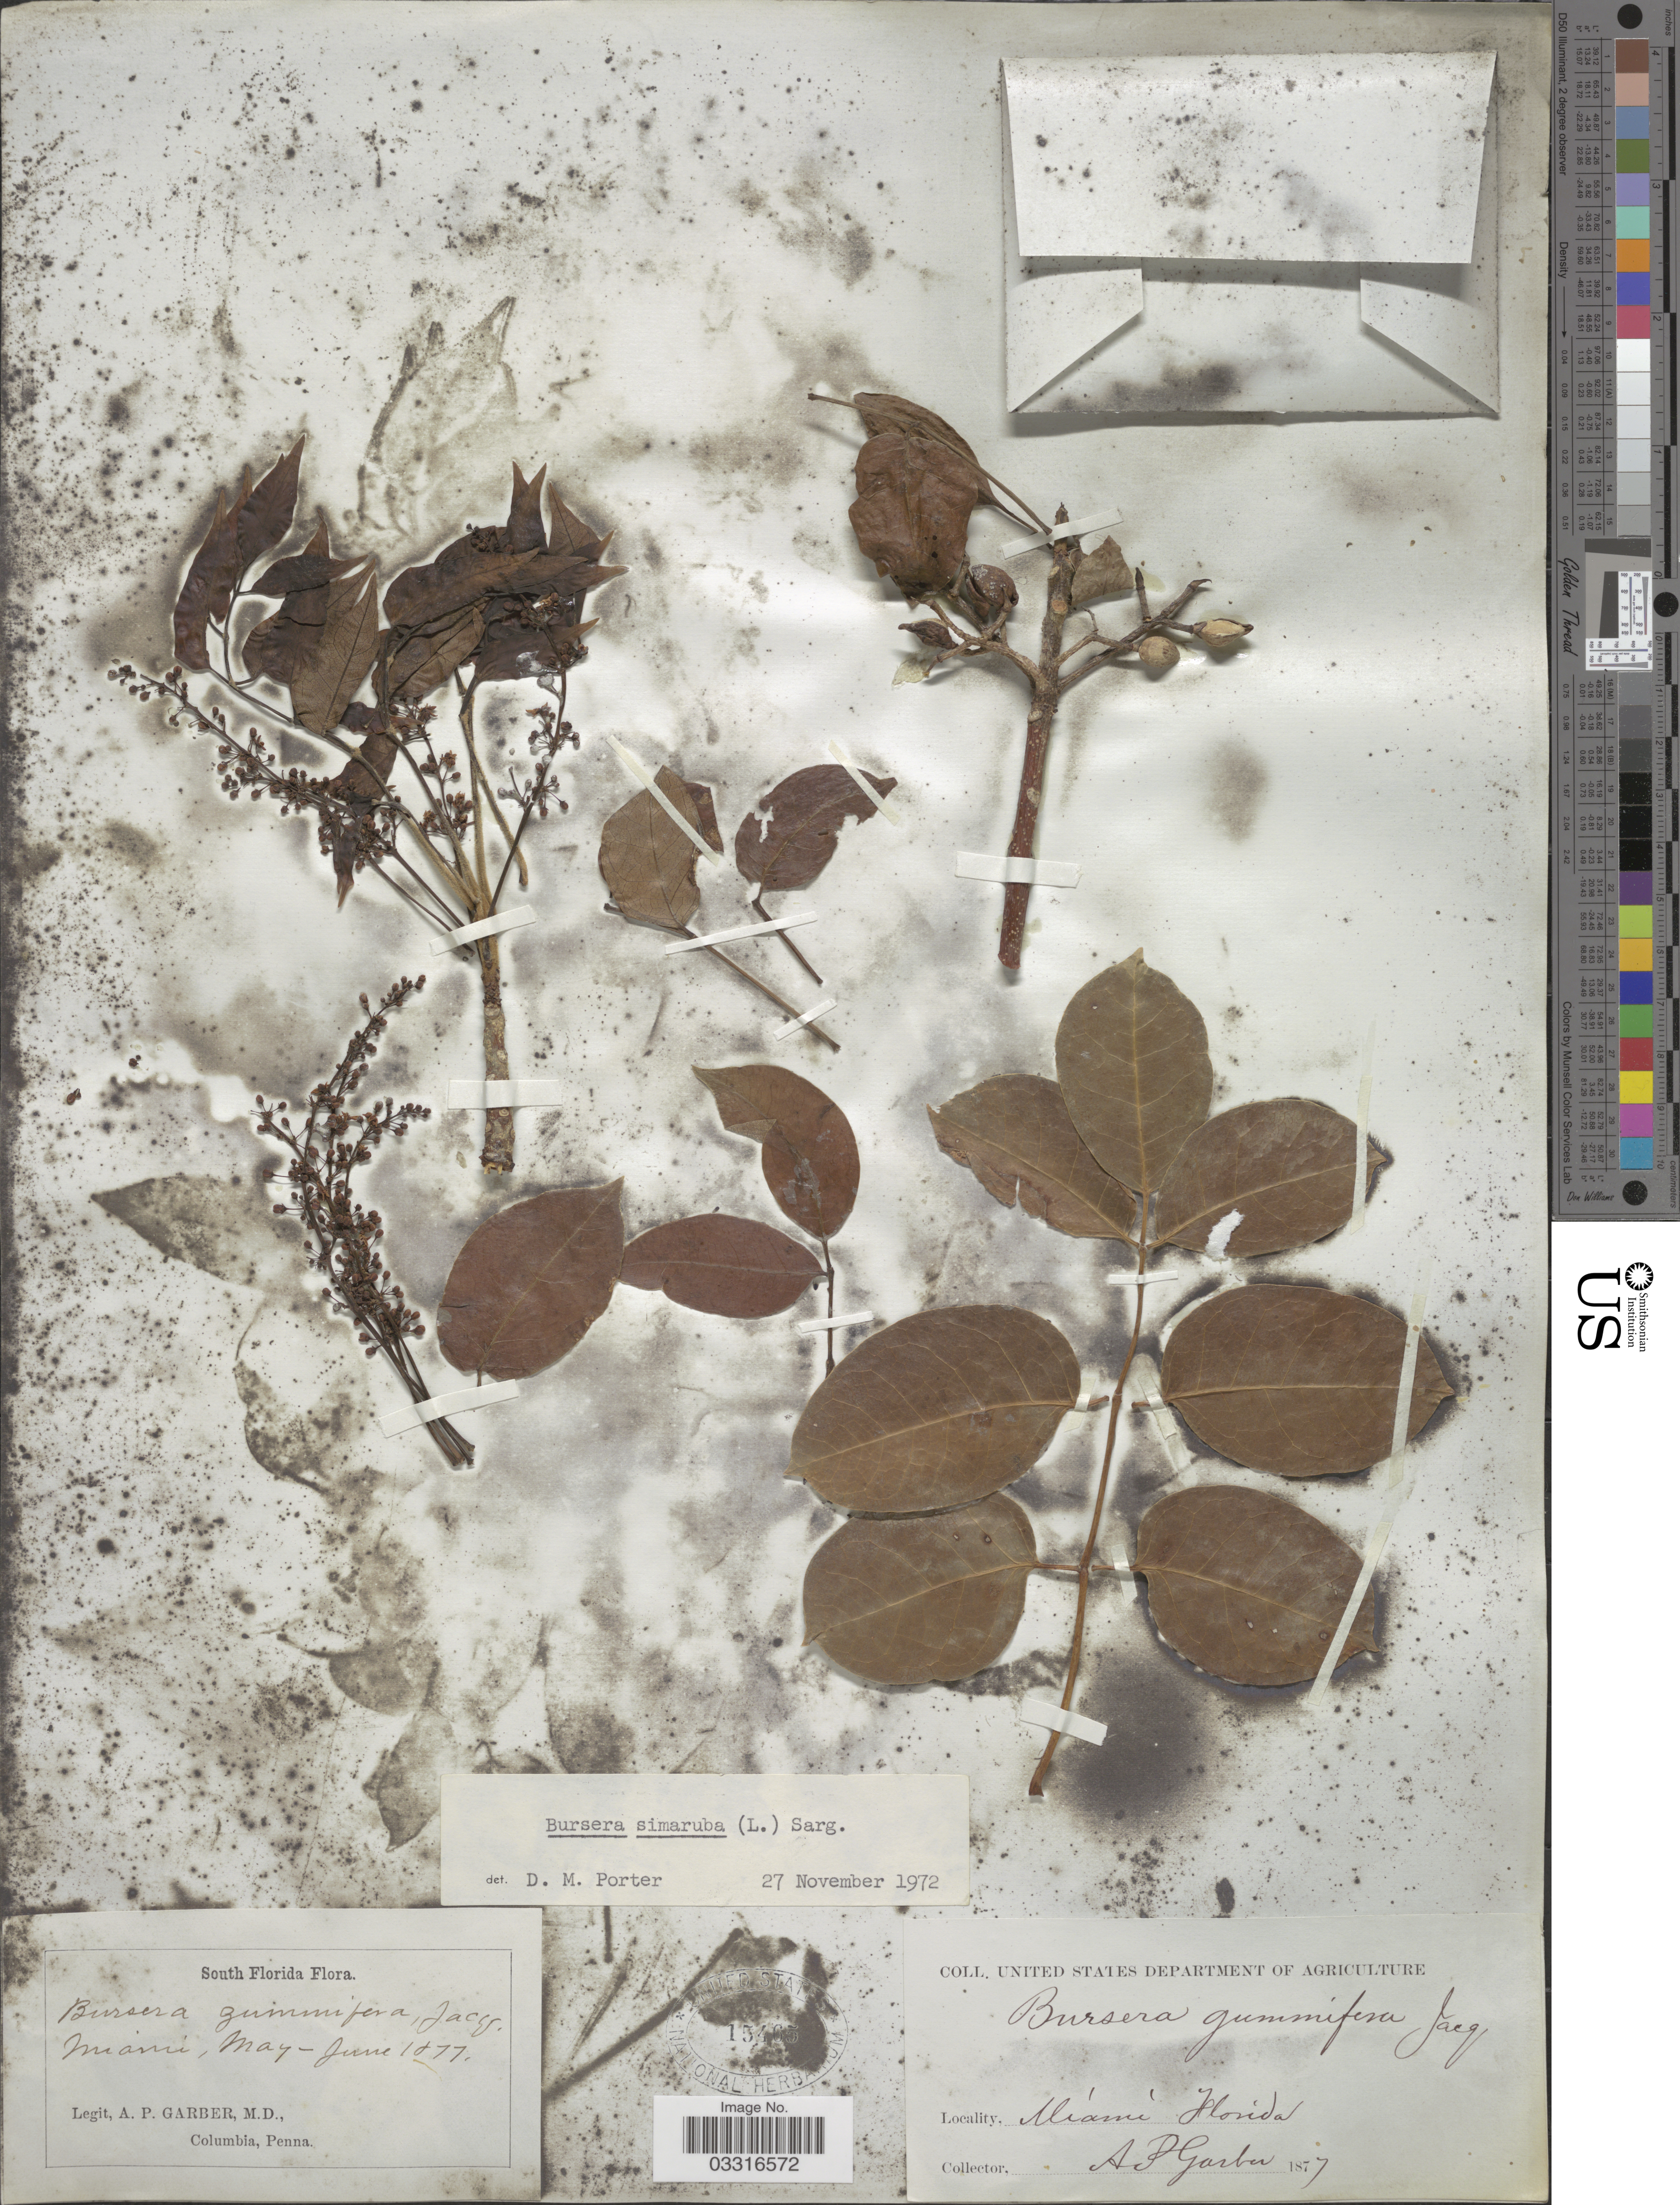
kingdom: Plantae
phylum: Tracheophyta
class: Magnoliopsida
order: Sapindales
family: Burseraceae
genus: Bursera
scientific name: Bursera simaruba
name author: (L.) Sarg.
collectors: A. P. Garber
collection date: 1877-05/1877-06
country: United States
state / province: Florida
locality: Miami.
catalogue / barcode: US 15465